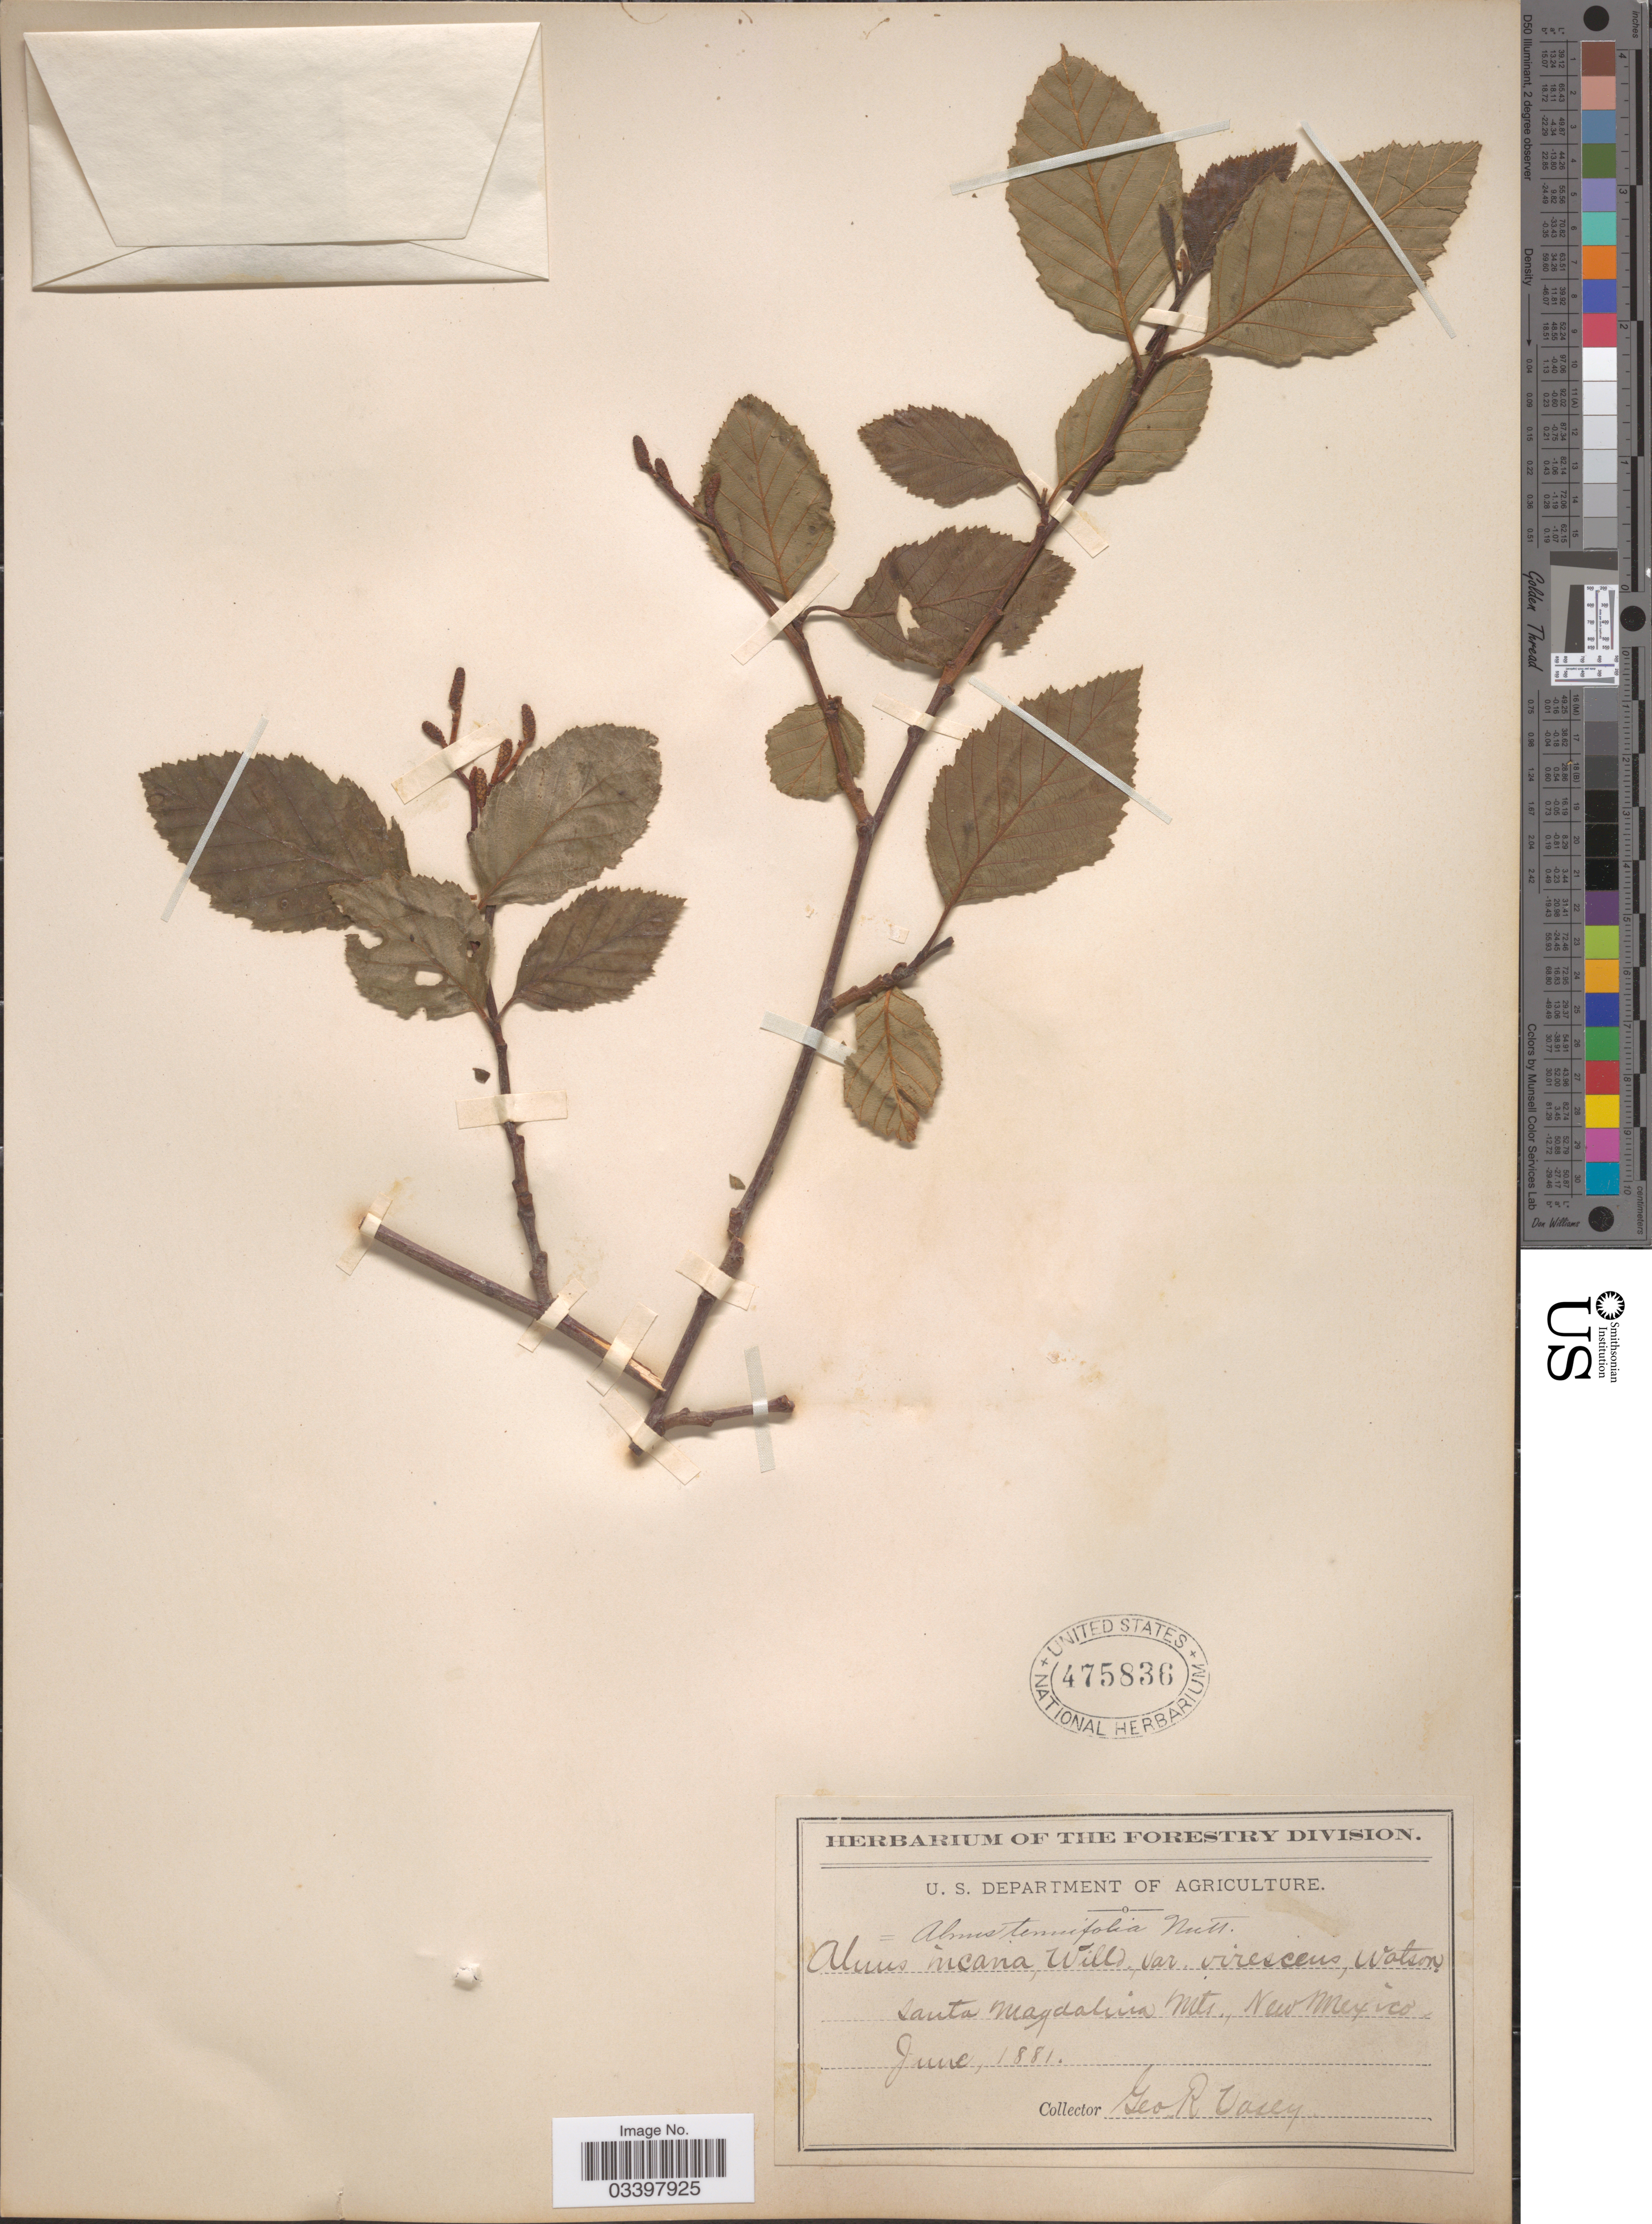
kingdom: Plantae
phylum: Tracheophyta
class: Magnoliopsida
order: Fagales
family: Betulaceae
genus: Alnus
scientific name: Alnus incana subsp. tenuifolia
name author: (Nutt.) Breitung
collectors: G. R. Vasey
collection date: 1881-06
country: United States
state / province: New Mexico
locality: Santa Magdalina Mts.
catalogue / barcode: US 475836